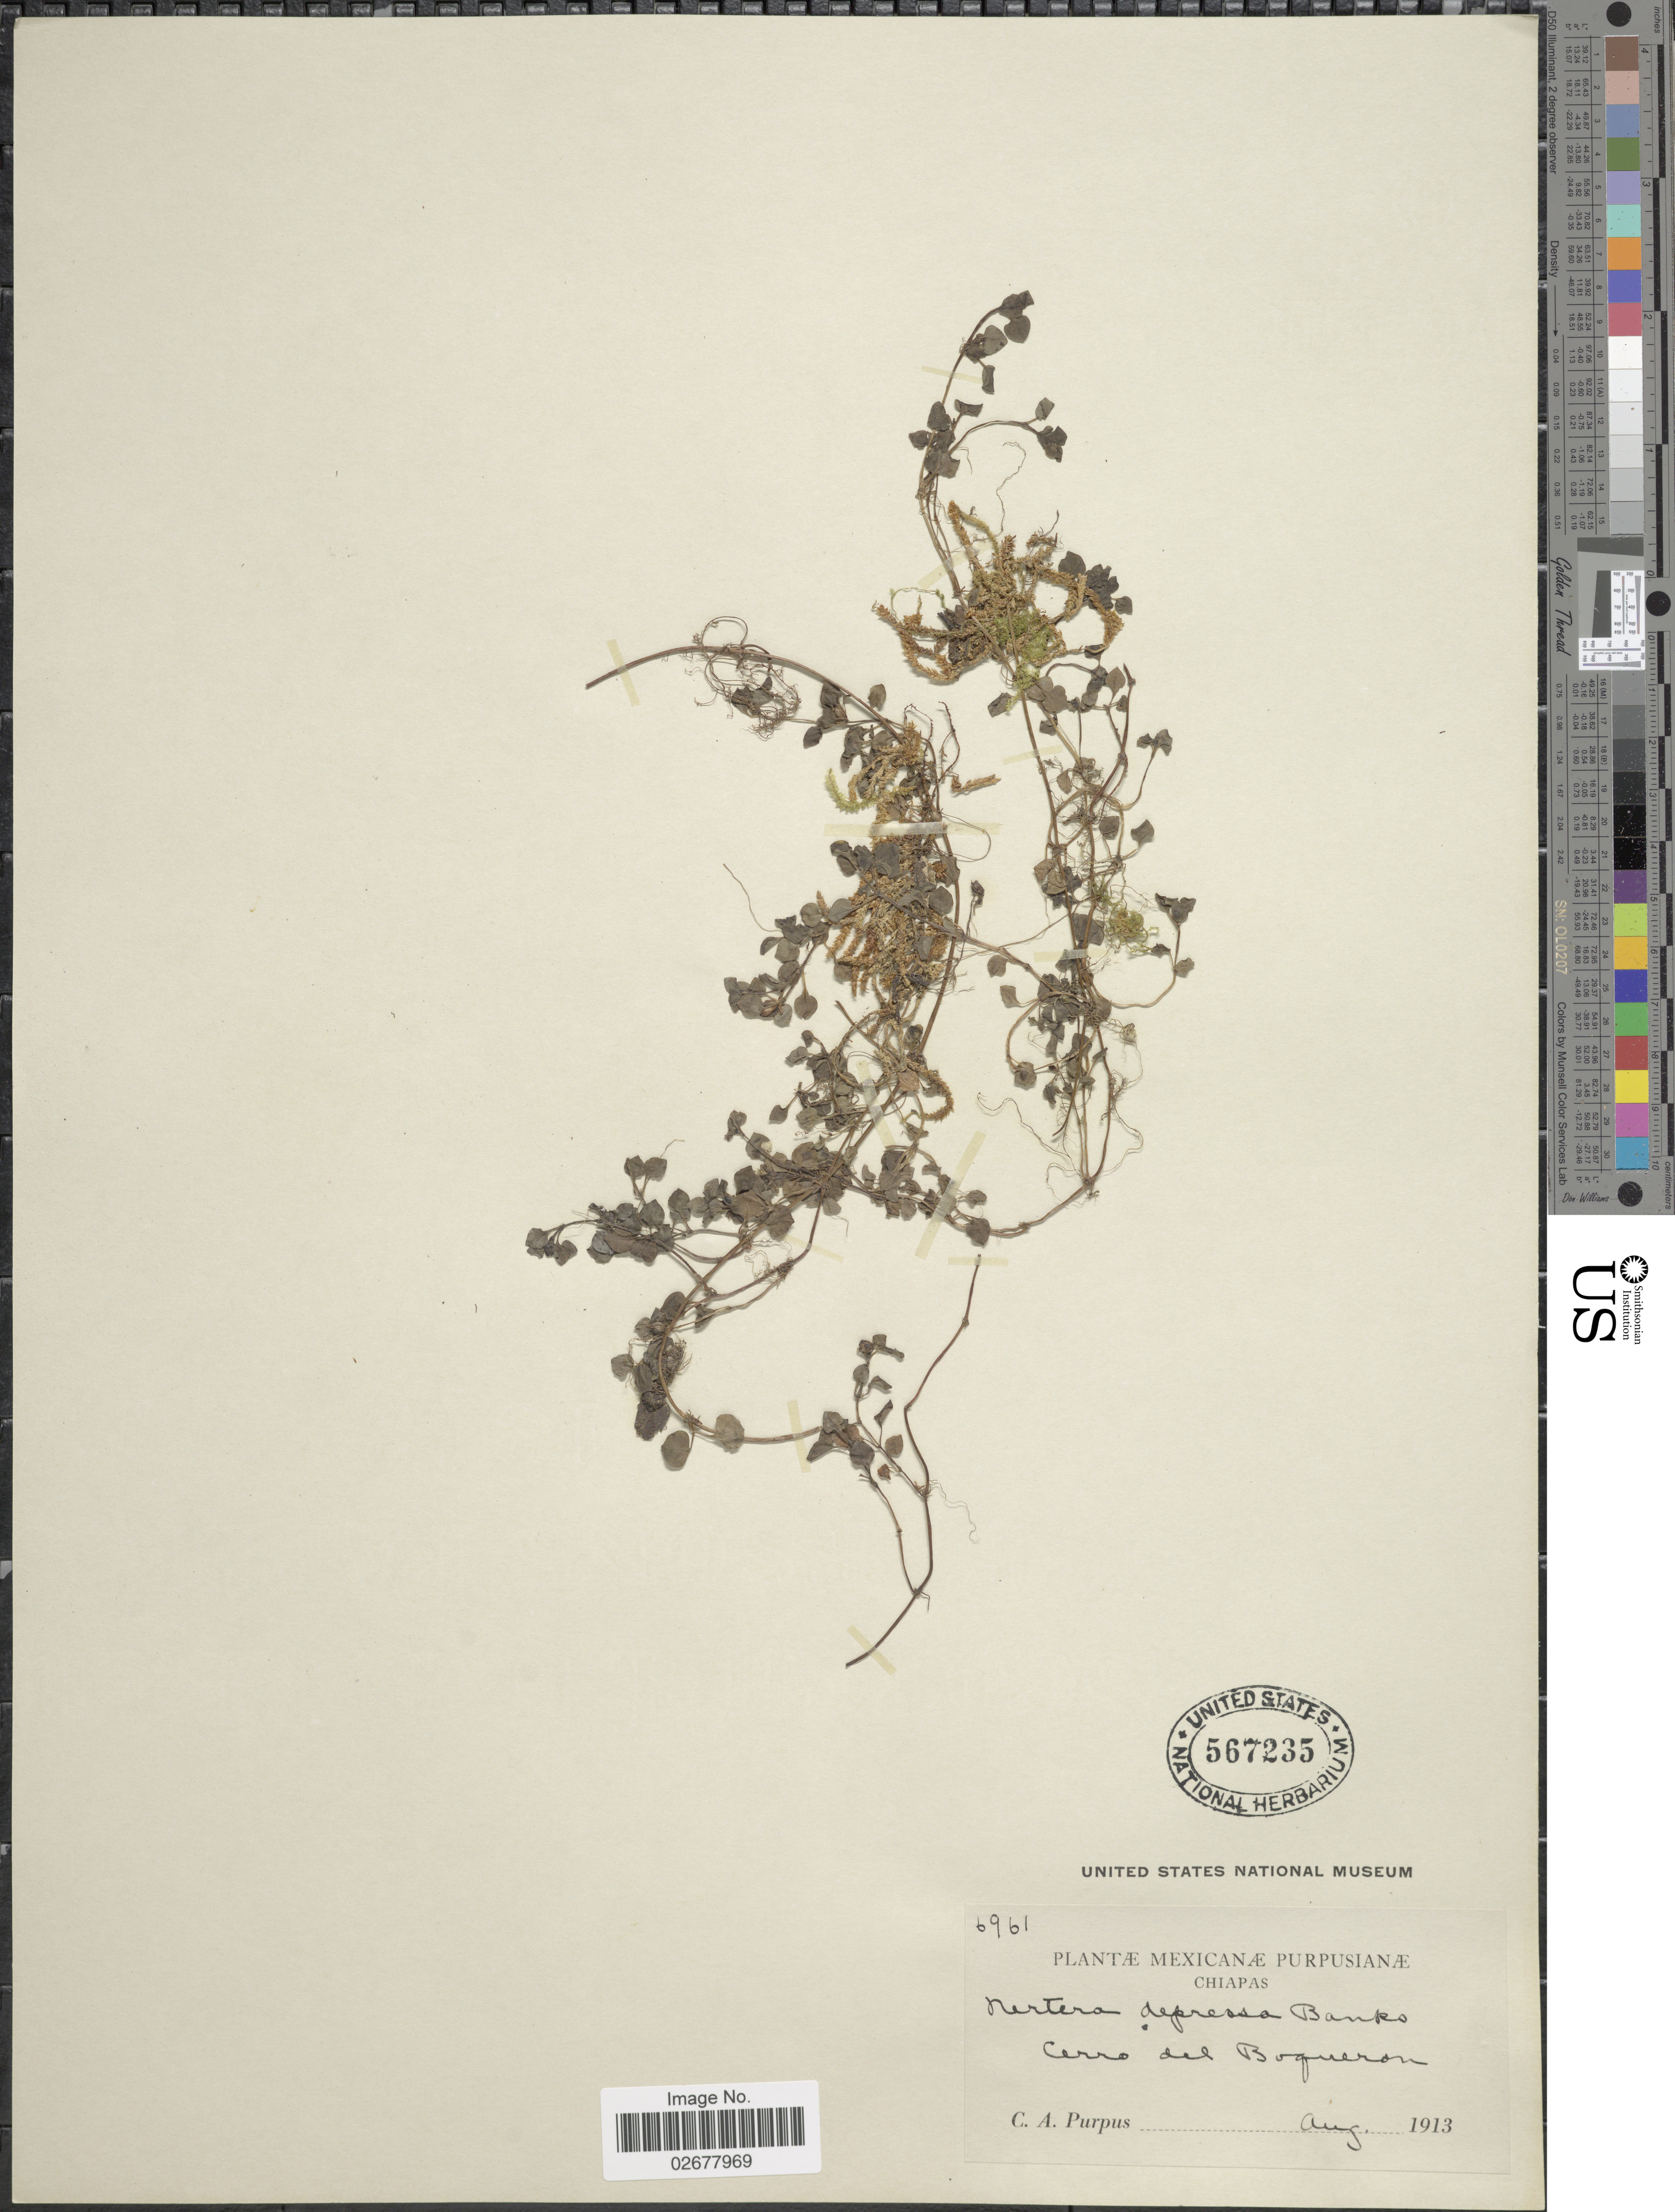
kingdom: Plantae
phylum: Tracheophyta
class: Magnoliopsida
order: Gentianales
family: Rubiaceae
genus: Nertera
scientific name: Nertera depressa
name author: Banks & Sol. ex Gaertn.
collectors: C. A. Purpus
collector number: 6961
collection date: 1913-08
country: Mexico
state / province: Chiapas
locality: Cerro del Boqueron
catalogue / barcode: US 567235